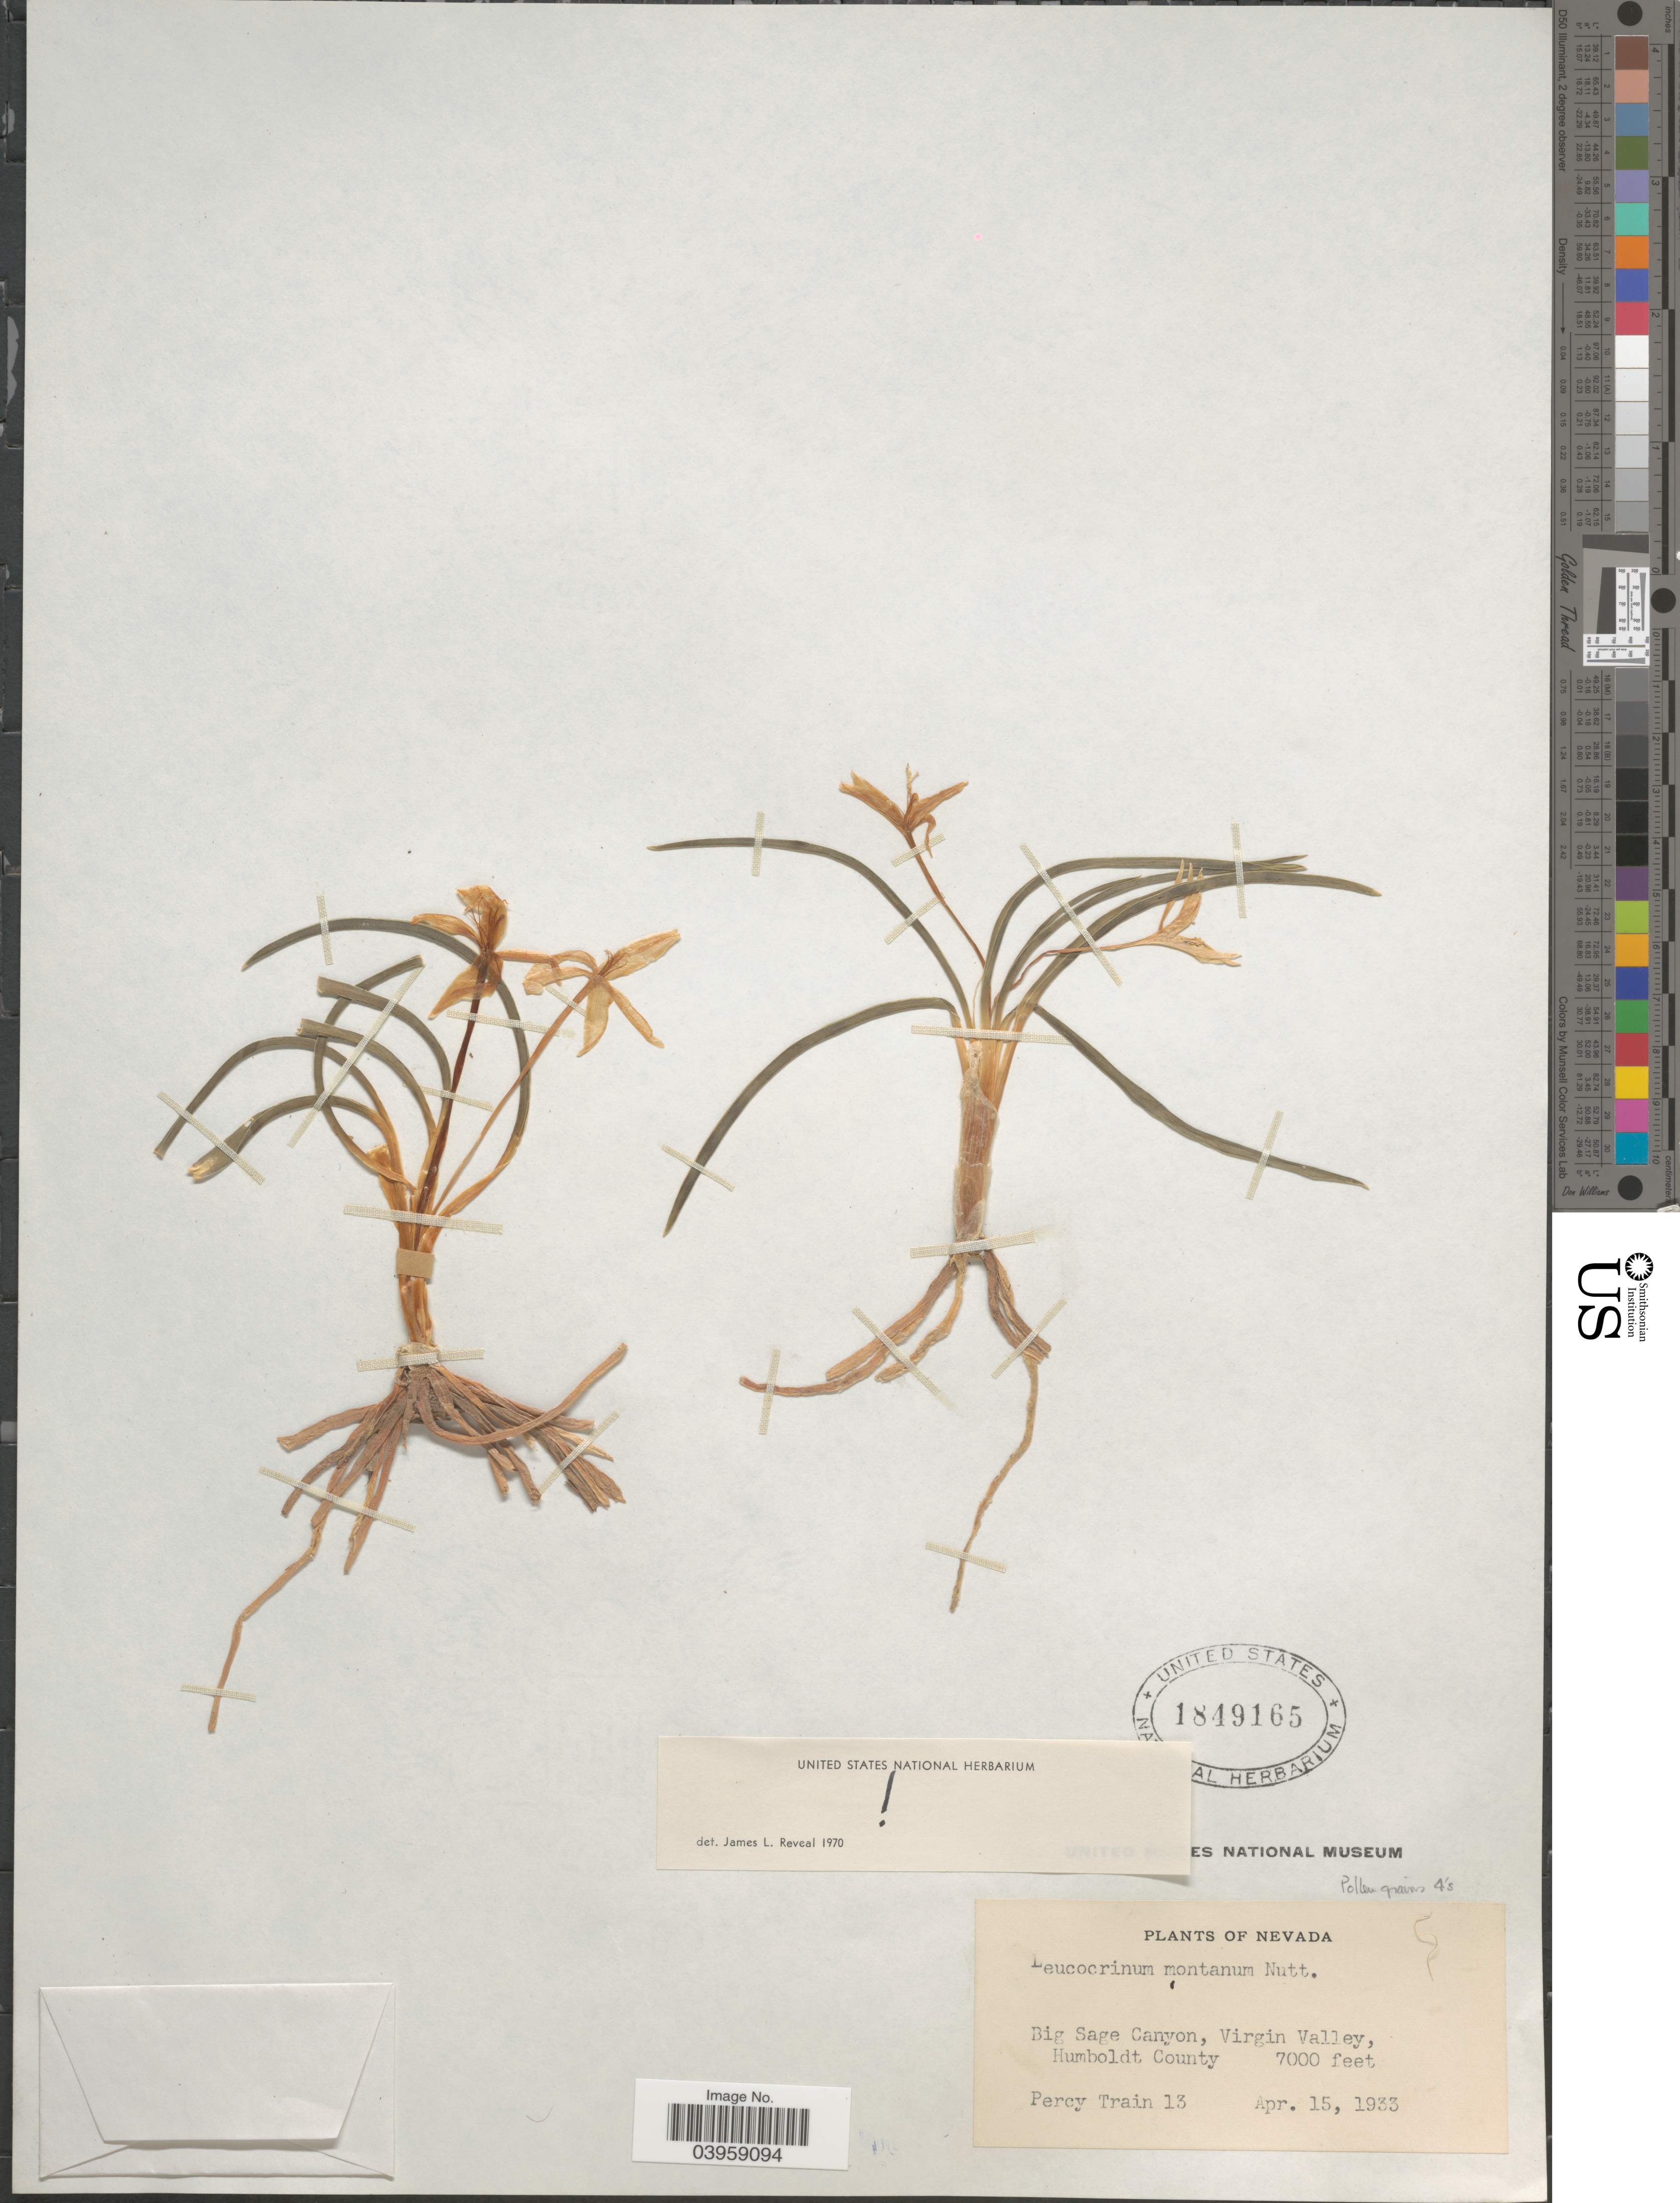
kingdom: Plantae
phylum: Tracheophyta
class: Liliopsida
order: Asparagales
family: Asparagaceae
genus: Leucocrinum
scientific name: Leucocrinum montanum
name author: Nutt.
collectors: P. Train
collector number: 13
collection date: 1933-04-15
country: United States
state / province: Nevada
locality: Big Sage Canyon, Virgin Valley, Humboldt County.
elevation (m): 2134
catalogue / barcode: US 1849165